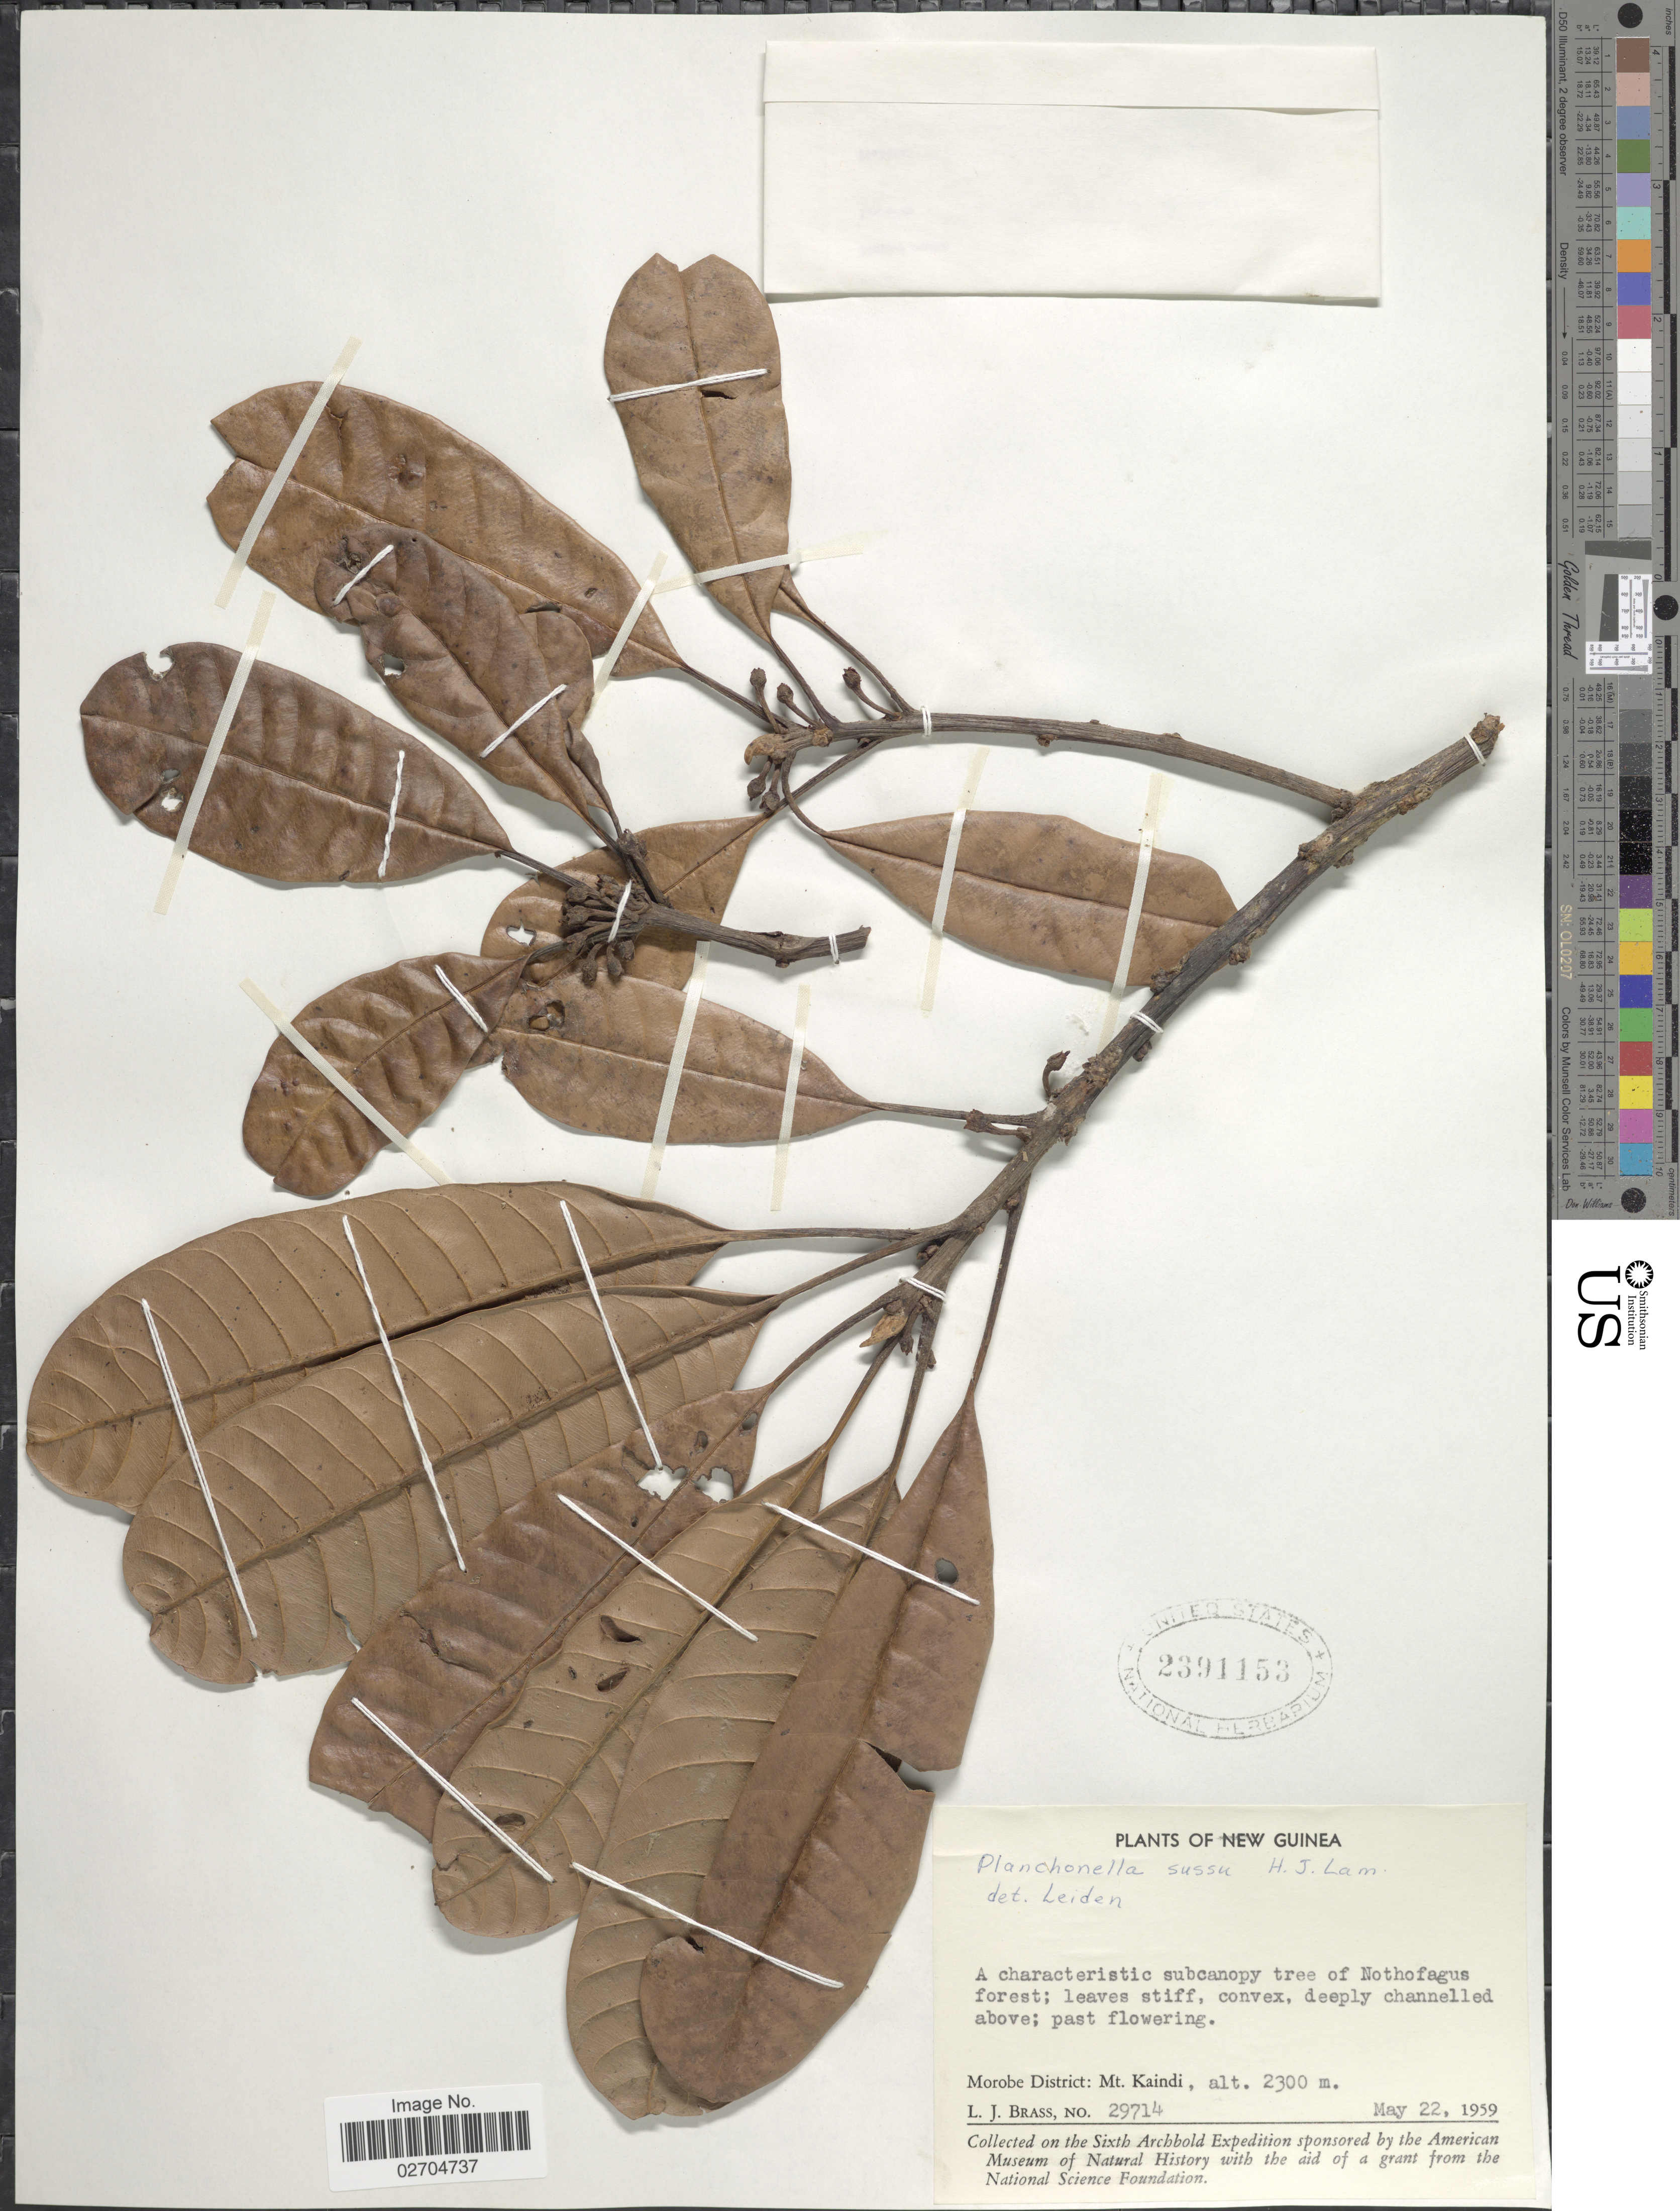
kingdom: Plantae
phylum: Tracheophyta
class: Magnoliopsida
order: Ericales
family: Sapotaceae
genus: Planchonella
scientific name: Planchonella sussu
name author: (Engl.) H.J. Lam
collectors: L. J. Brass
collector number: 29714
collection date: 1959-05-22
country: Papua New Guinea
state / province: Morobe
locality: New Guinea. Mt. Kaindi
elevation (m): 2300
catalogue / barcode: US 2391153